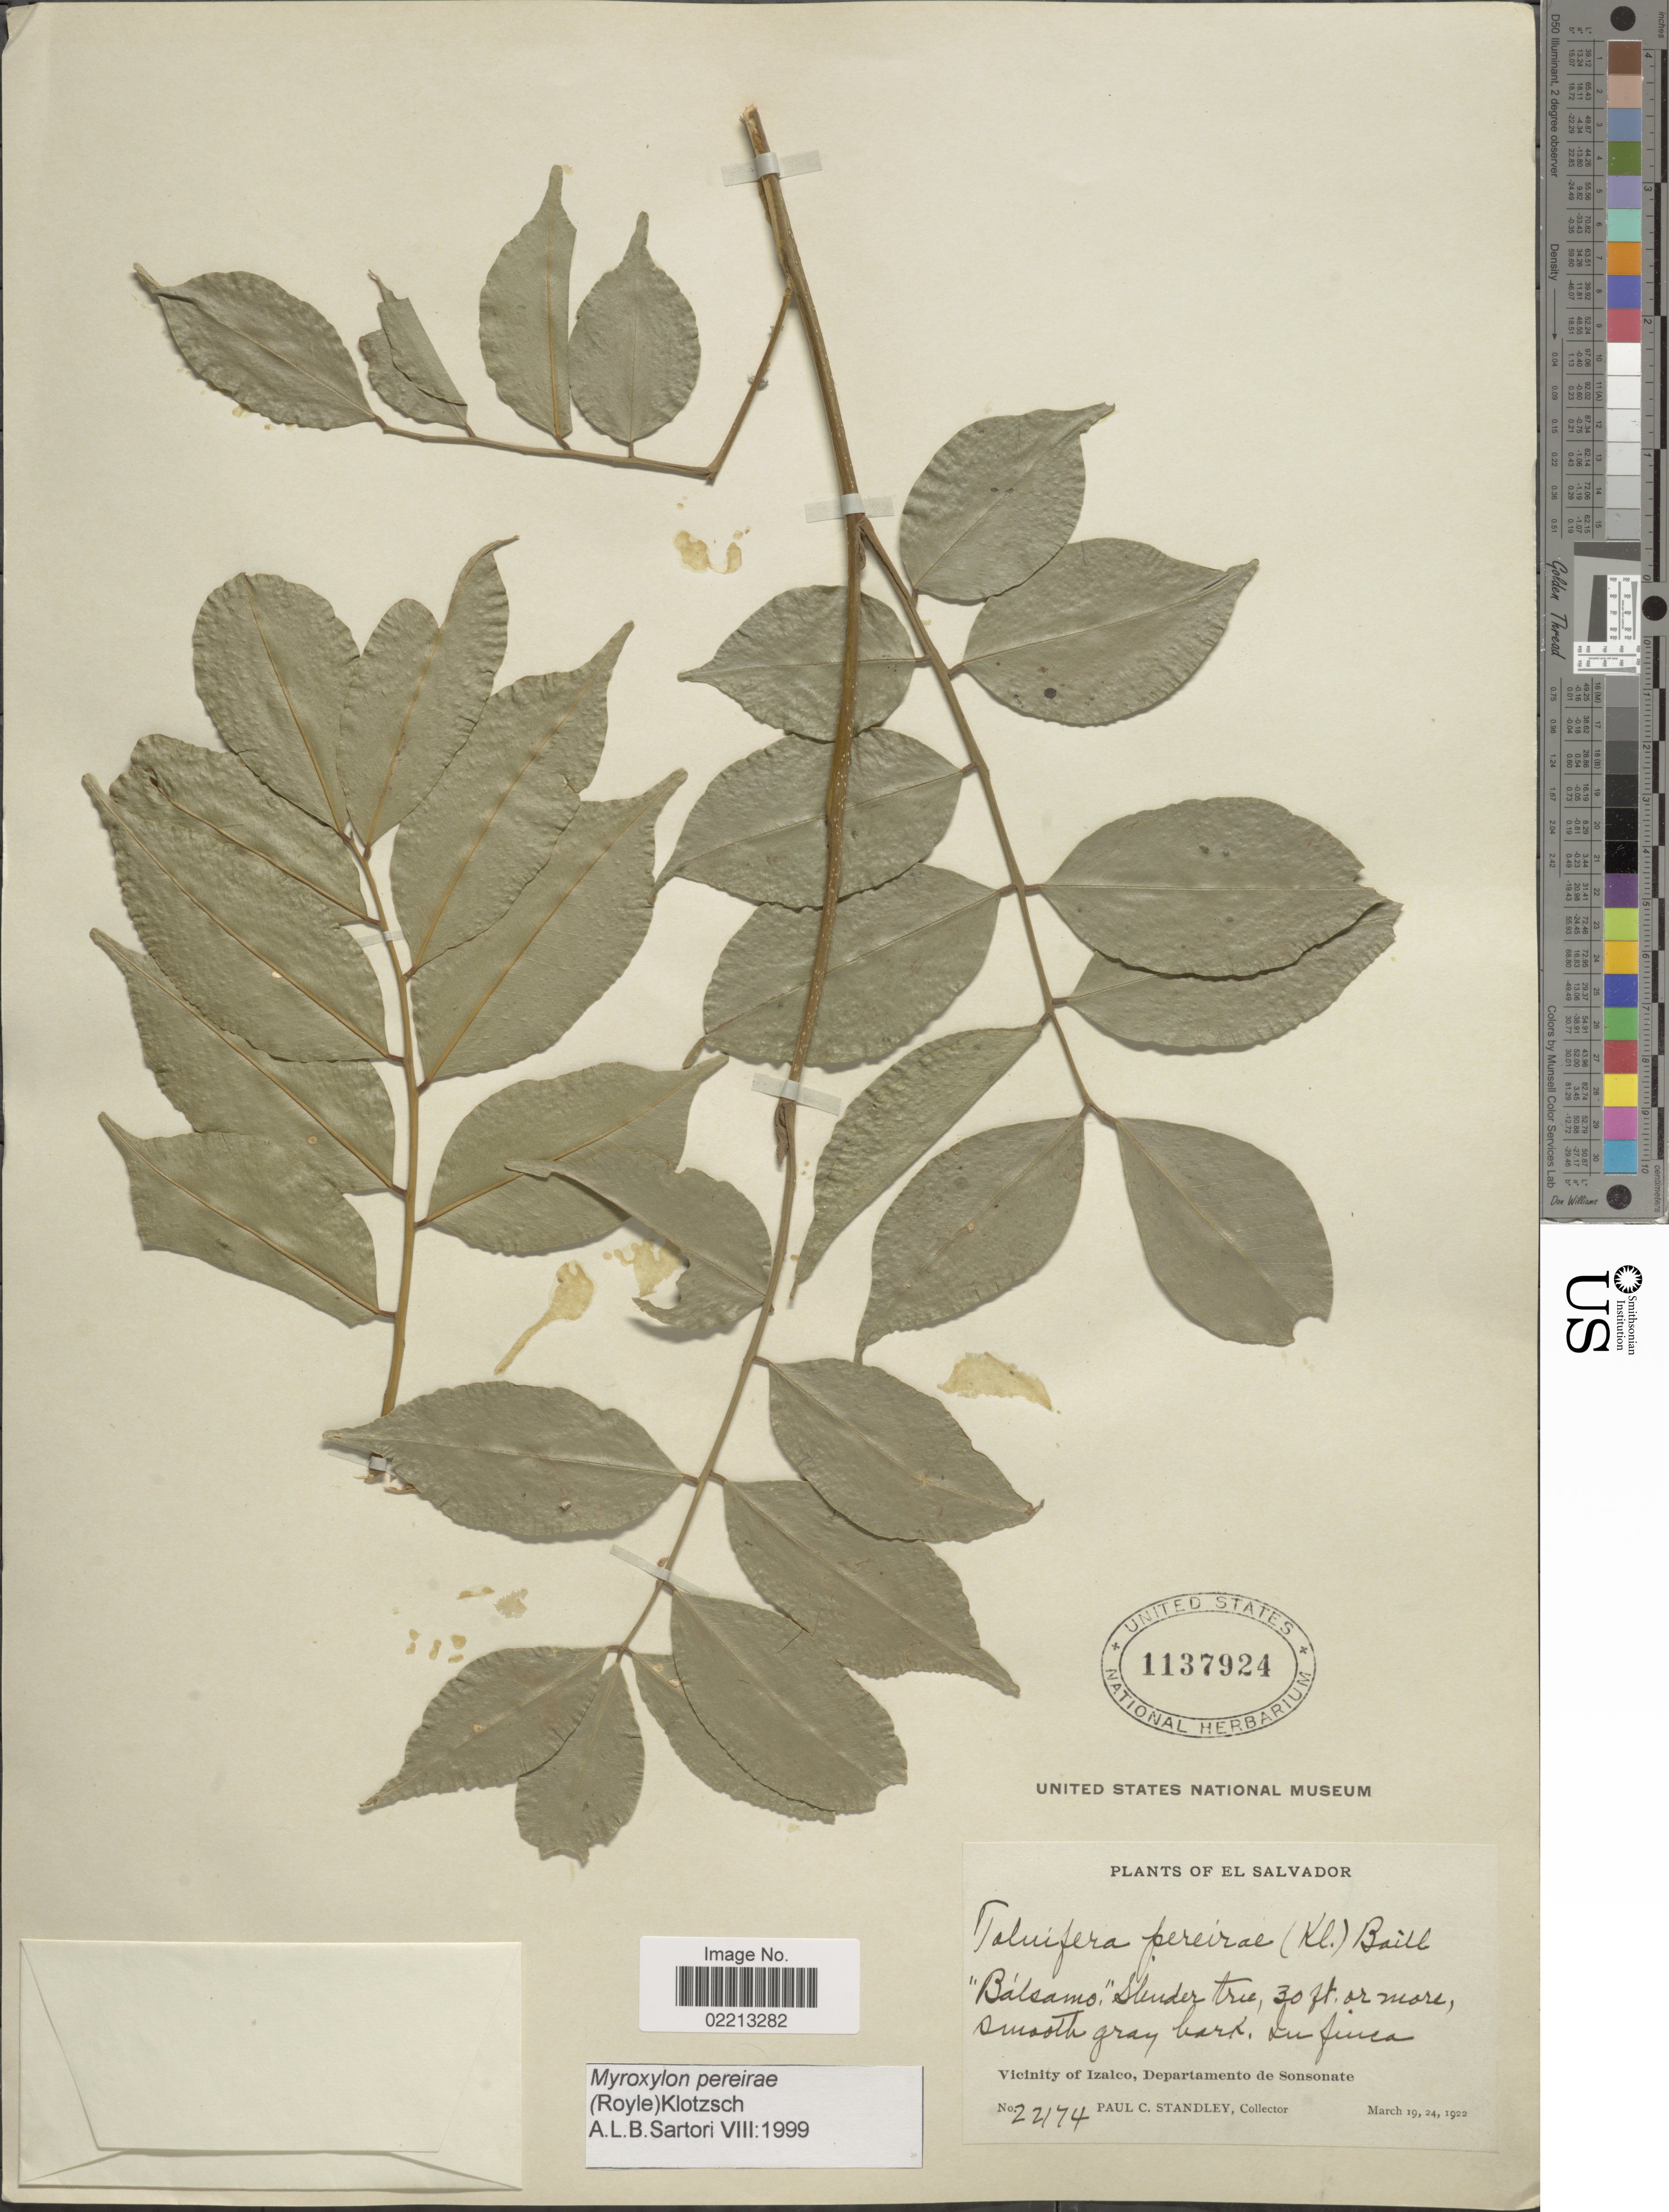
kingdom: Plantae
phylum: Tracheophyta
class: Magnoliopsida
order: Fabales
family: Fabaceae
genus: Myroxylon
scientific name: Myroxylon pereirae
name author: (Royle) Klotzsch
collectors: P. C. Standley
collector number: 22174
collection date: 1922-03-19/1922-03-24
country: El Salvador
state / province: Sonsonate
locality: Vicinity of Izalco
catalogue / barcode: US 1137924